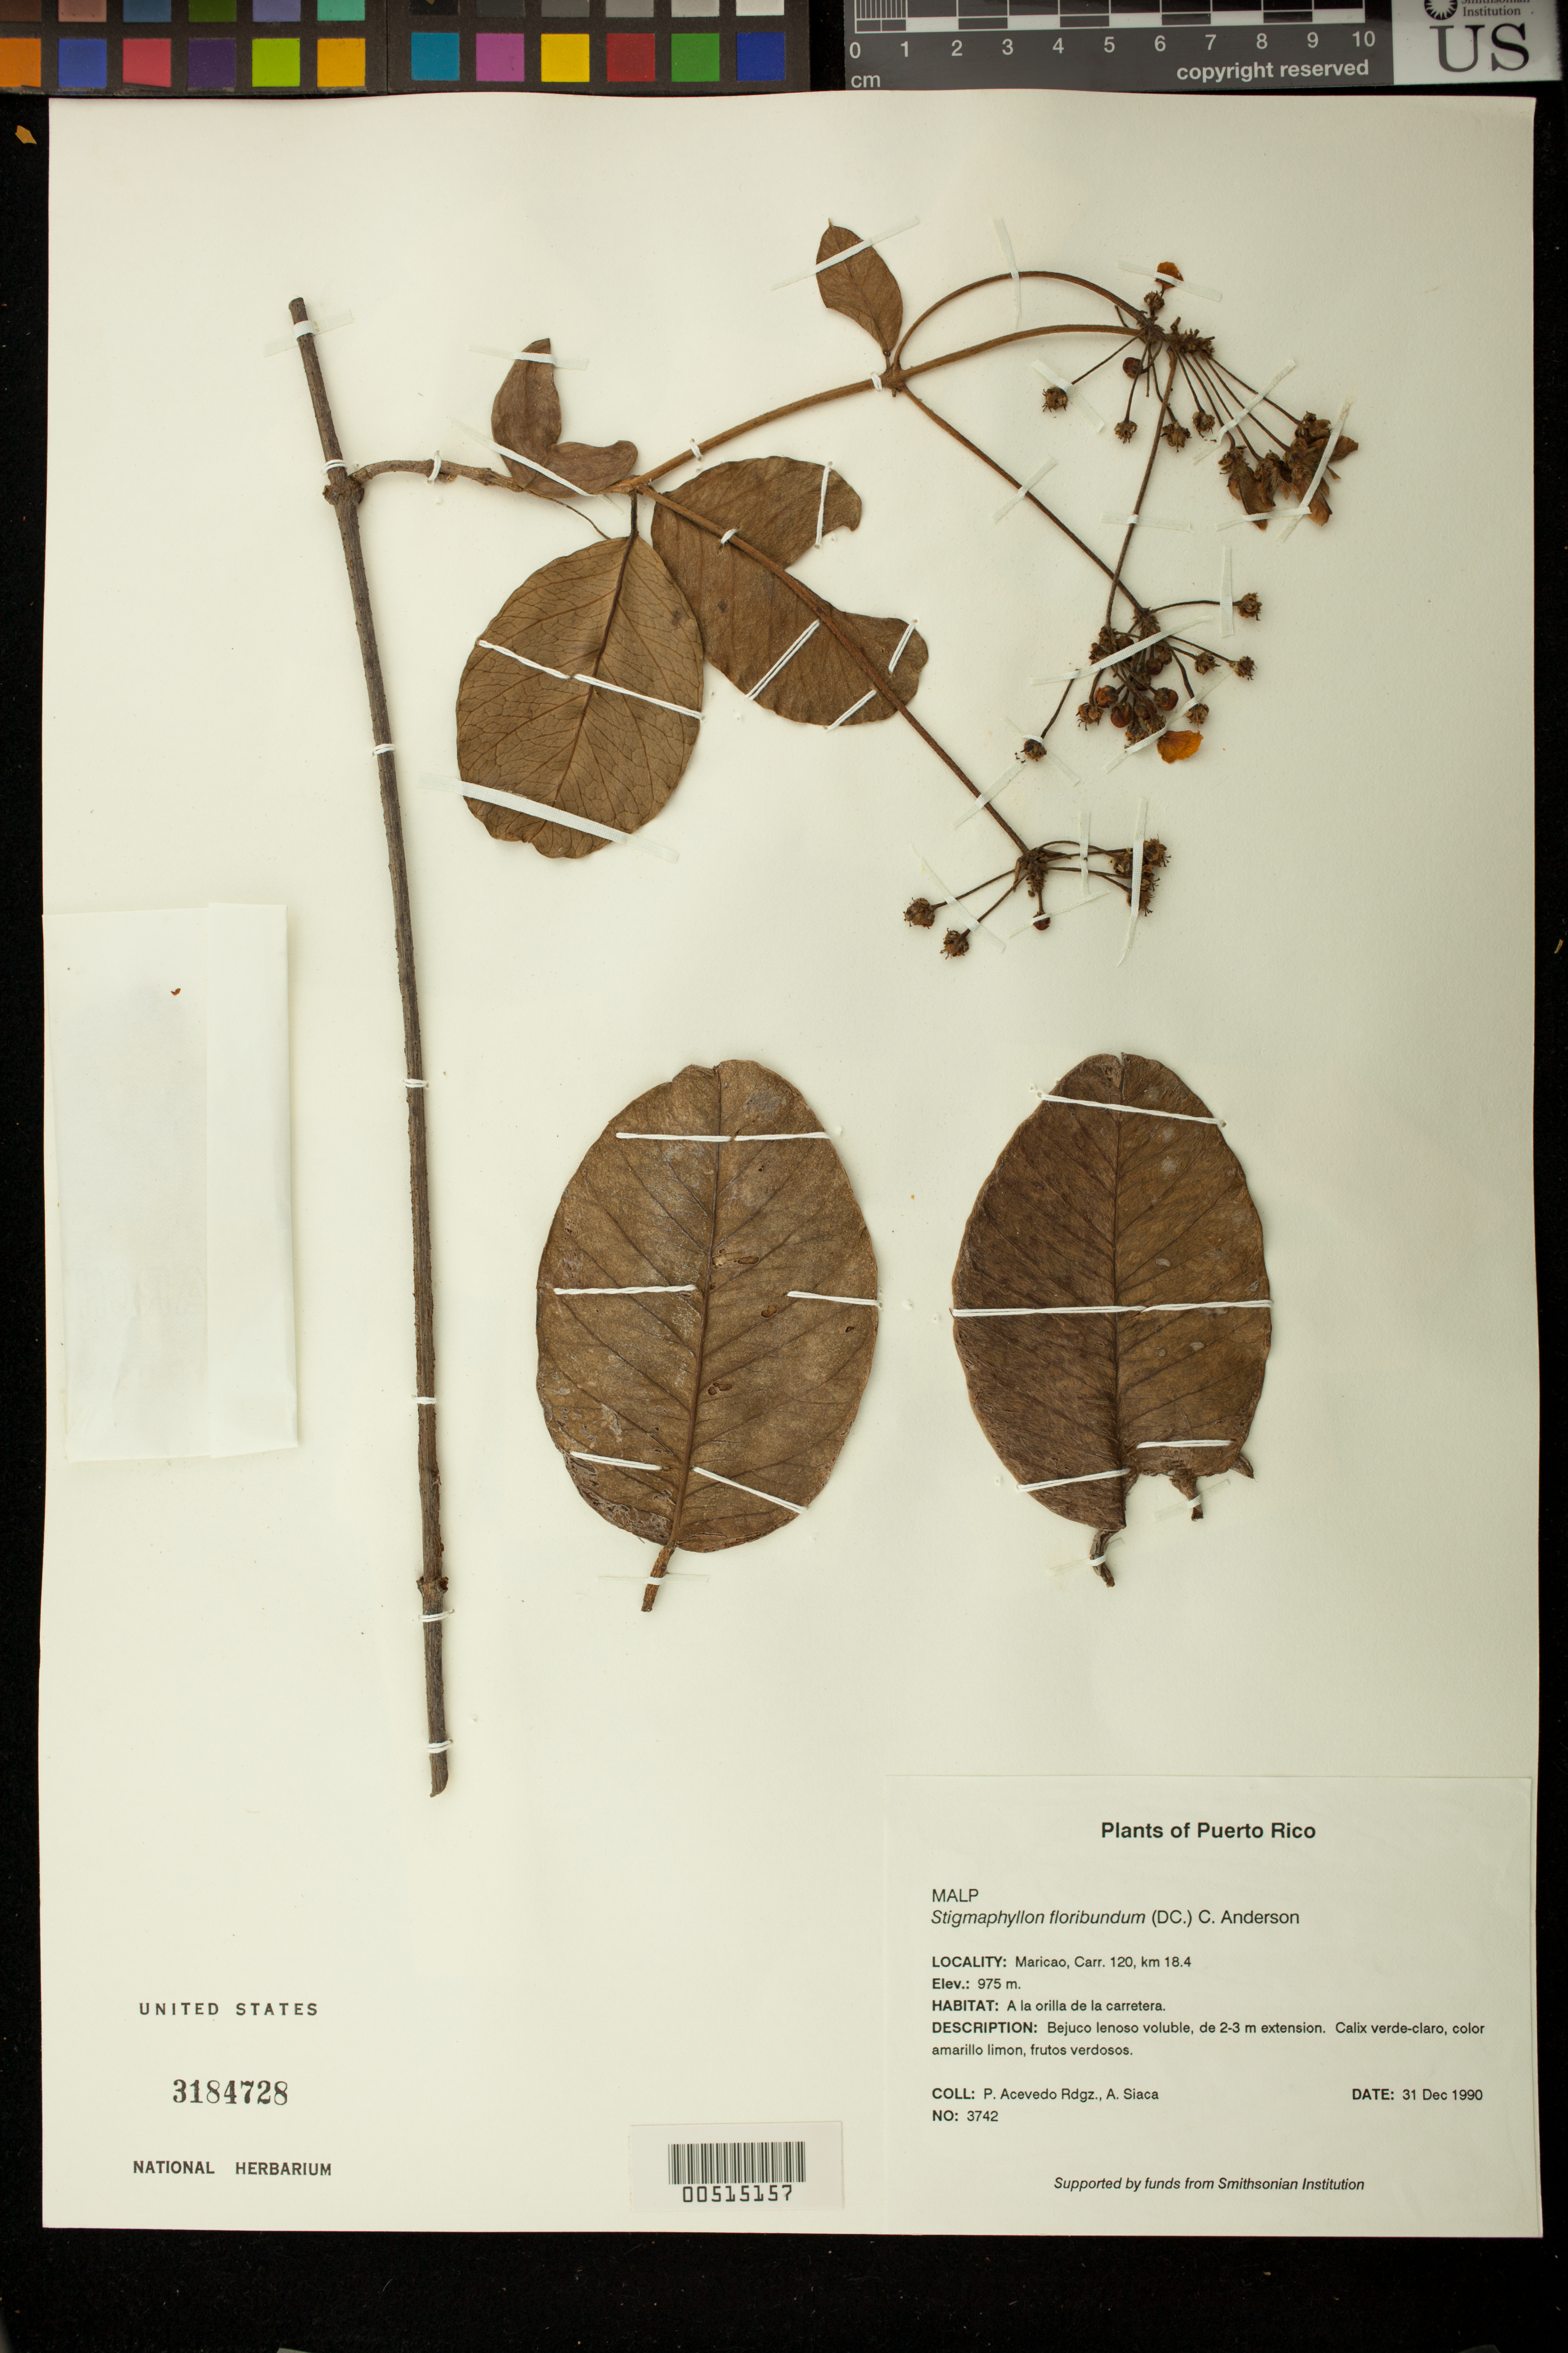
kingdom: Plantae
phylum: Tracheophyta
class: Magnoliopsida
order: Malpighiales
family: Malpighiaceae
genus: Stigmaphyllon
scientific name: Stigmaphyllon floribundum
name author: (DC.) C.E. Anderson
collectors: P. Acevedo-Rodr. & A. Siaca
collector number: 3742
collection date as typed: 31 Dec 1990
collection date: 1990-12-31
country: Puerto Rico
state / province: Maricao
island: Puerto Rico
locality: Maricao, Carr. 120, km 18.4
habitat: A la orilla de la carretera.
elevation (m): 975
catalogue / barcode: US 3184728